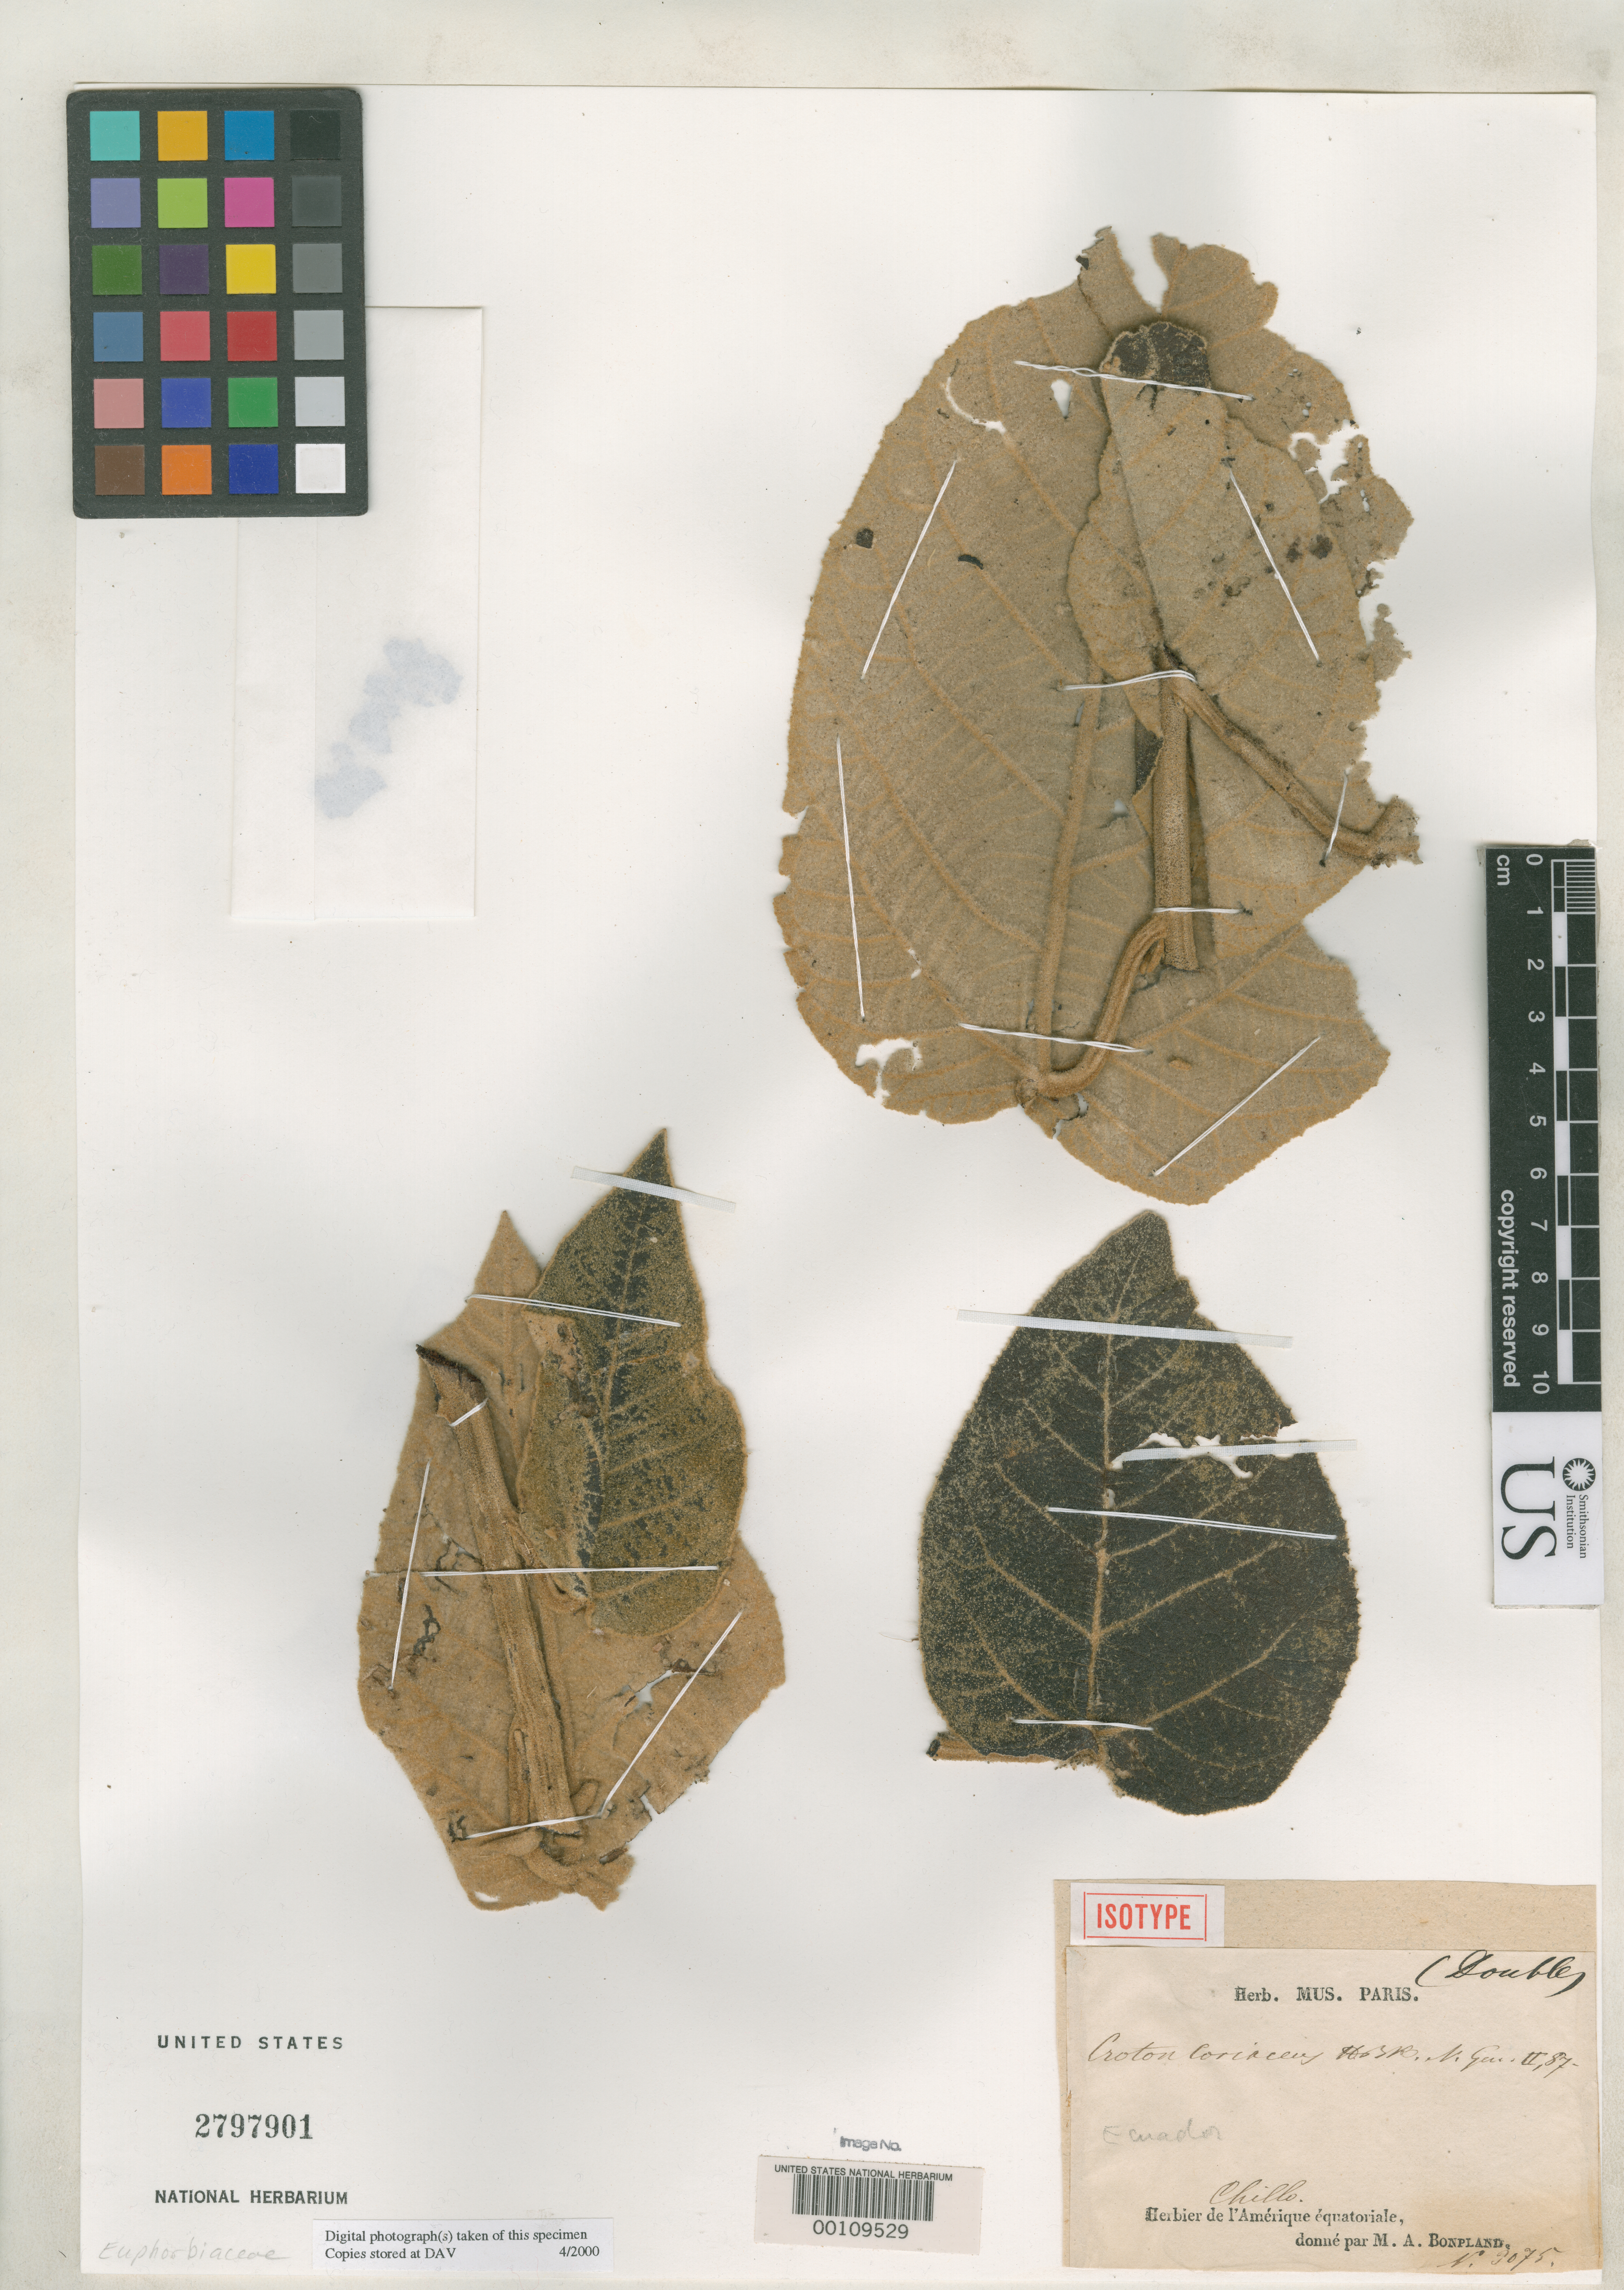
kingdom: Plantae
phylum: Tracheophyta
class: Magnoliopsida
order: Malpighiales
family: Euphorbiaceae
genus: Croton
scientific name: Croton coriaceus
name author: Kunth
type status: Isotype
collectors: A. J. A. Bonpland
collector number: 9075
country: Ecuador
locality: Chillo.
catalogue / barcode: US 2797901